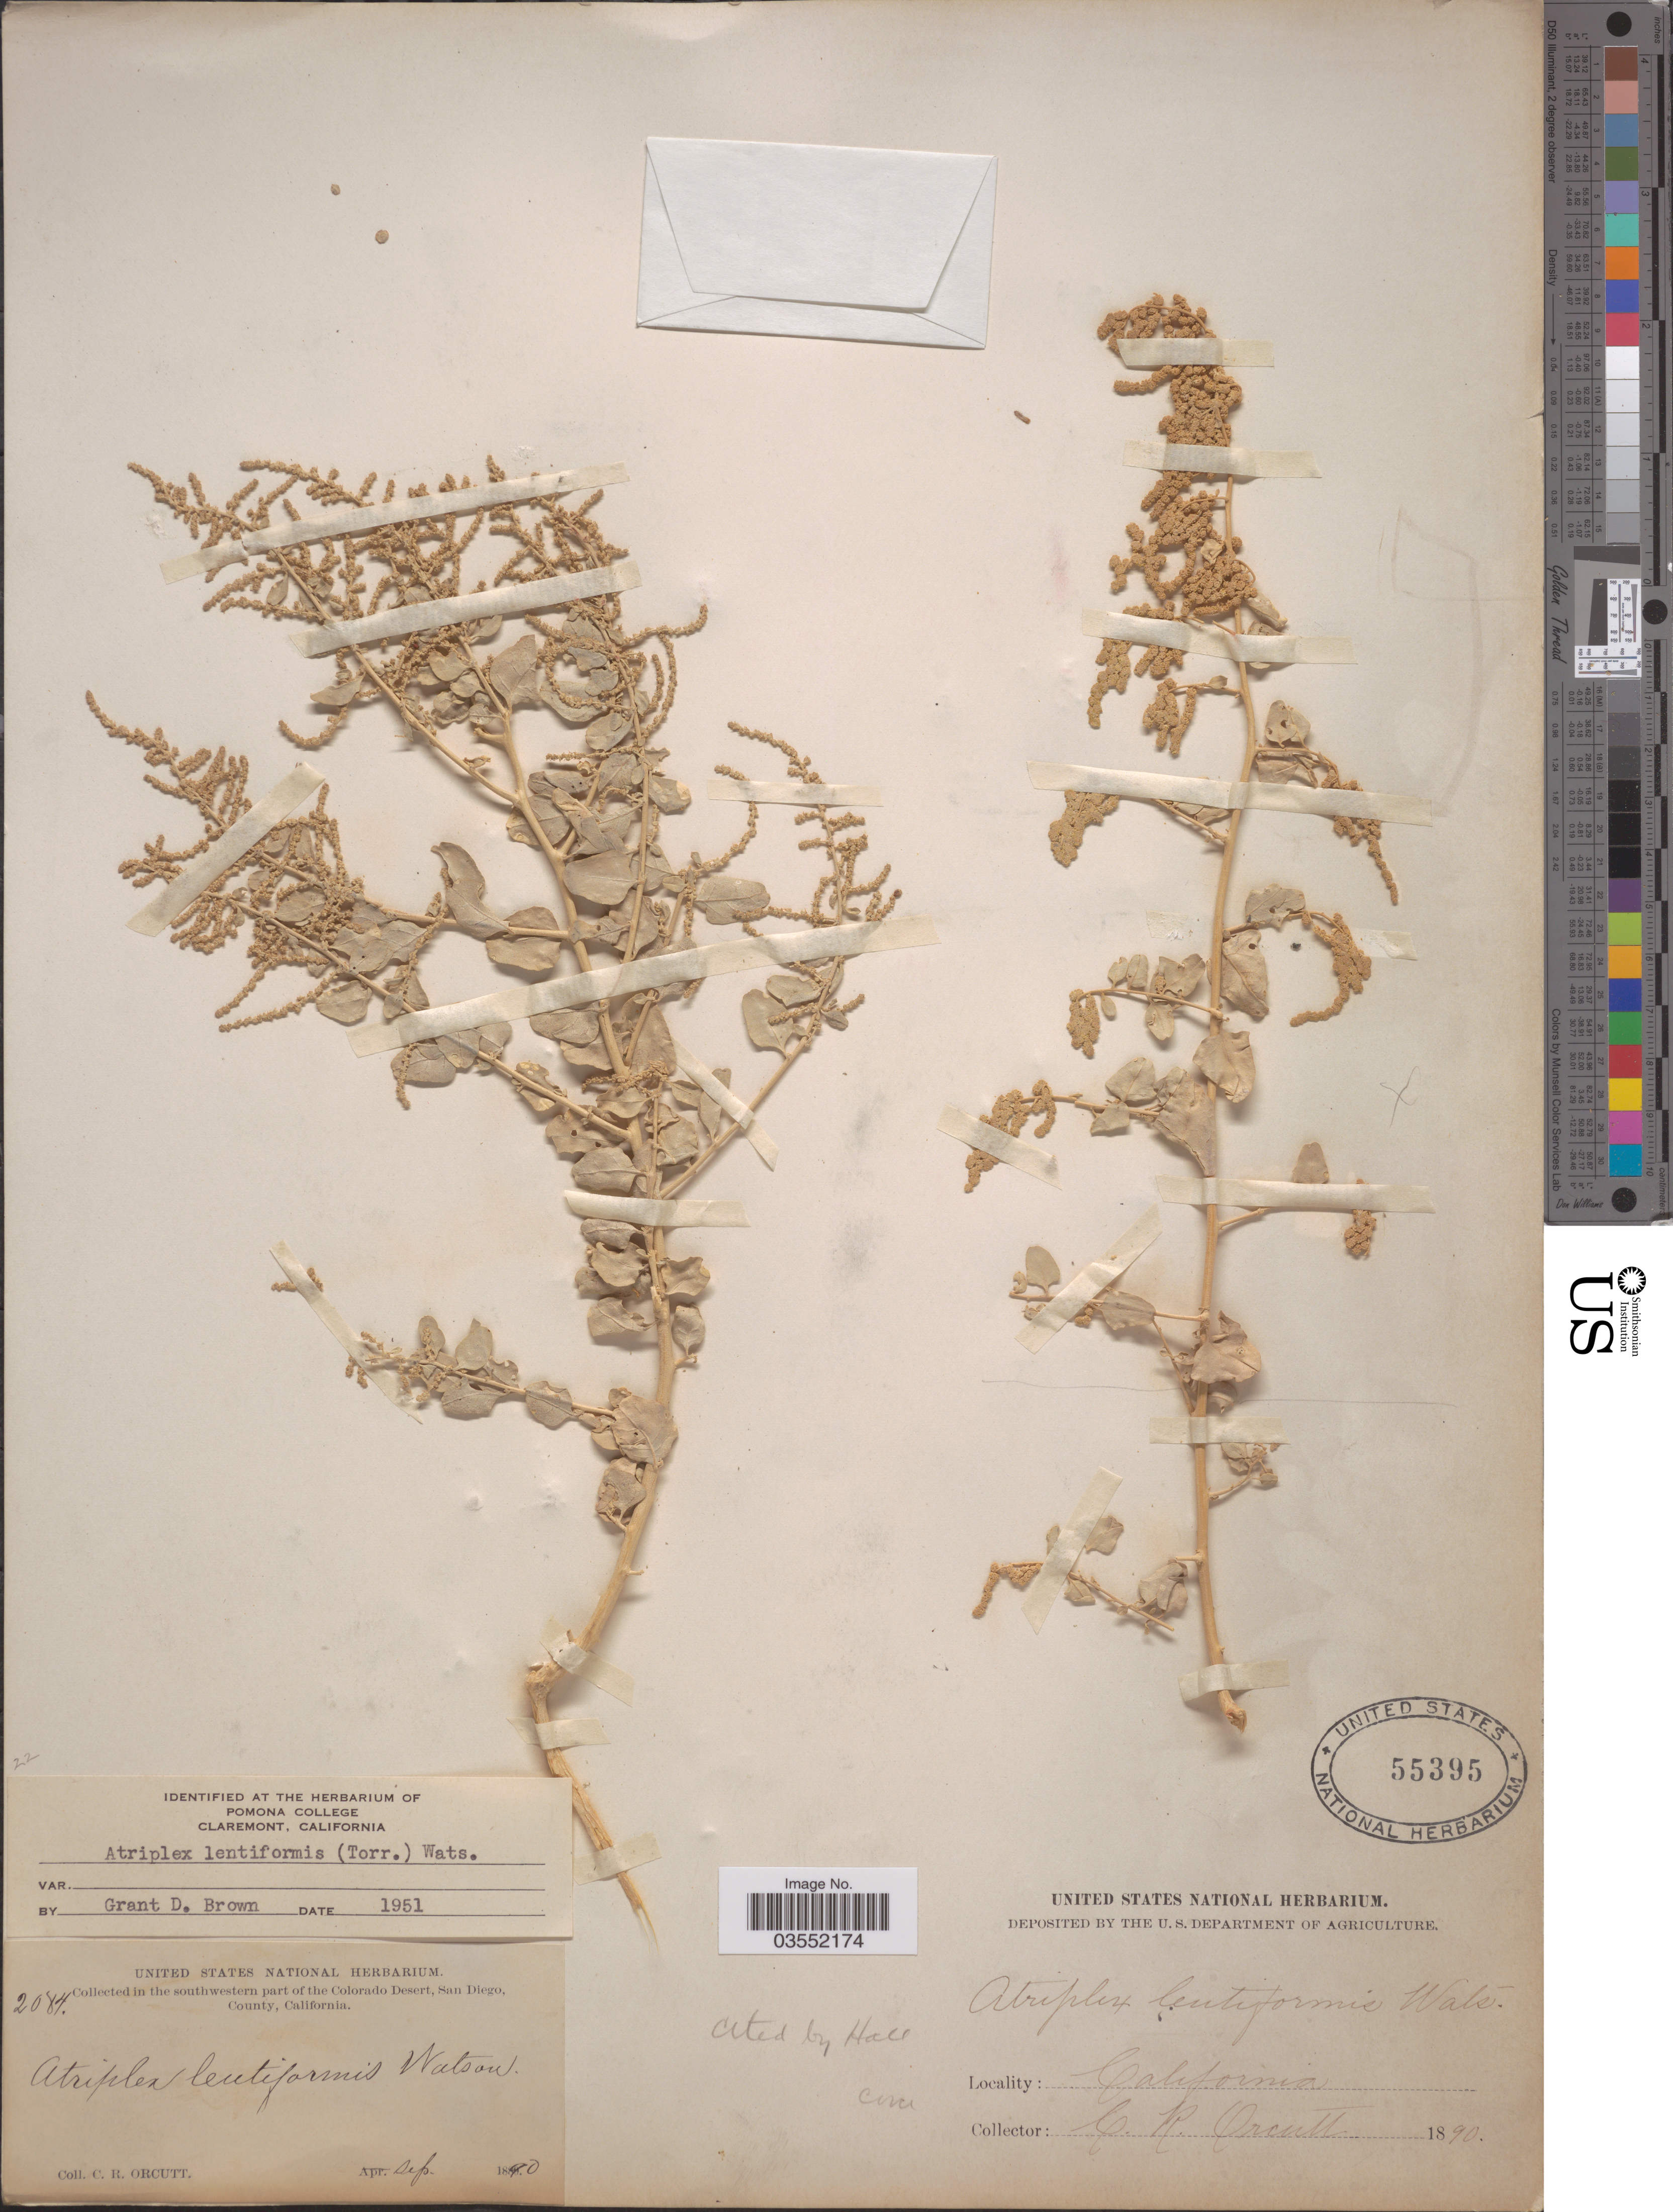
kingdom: Plantae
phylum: Tracheophyta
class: Magnoliopsida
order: Caryophyllales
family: Amaranthaceae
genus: Atriplex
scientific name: Atriplex lentiformis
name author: (Torr.) S. Watson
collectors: C. R. Orcutt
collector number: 2084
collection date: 1890-09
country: United States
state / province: California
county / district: San Diego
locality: In the southwestern part of the Colorado Desert, San Diego, County.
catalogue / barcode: US 55395